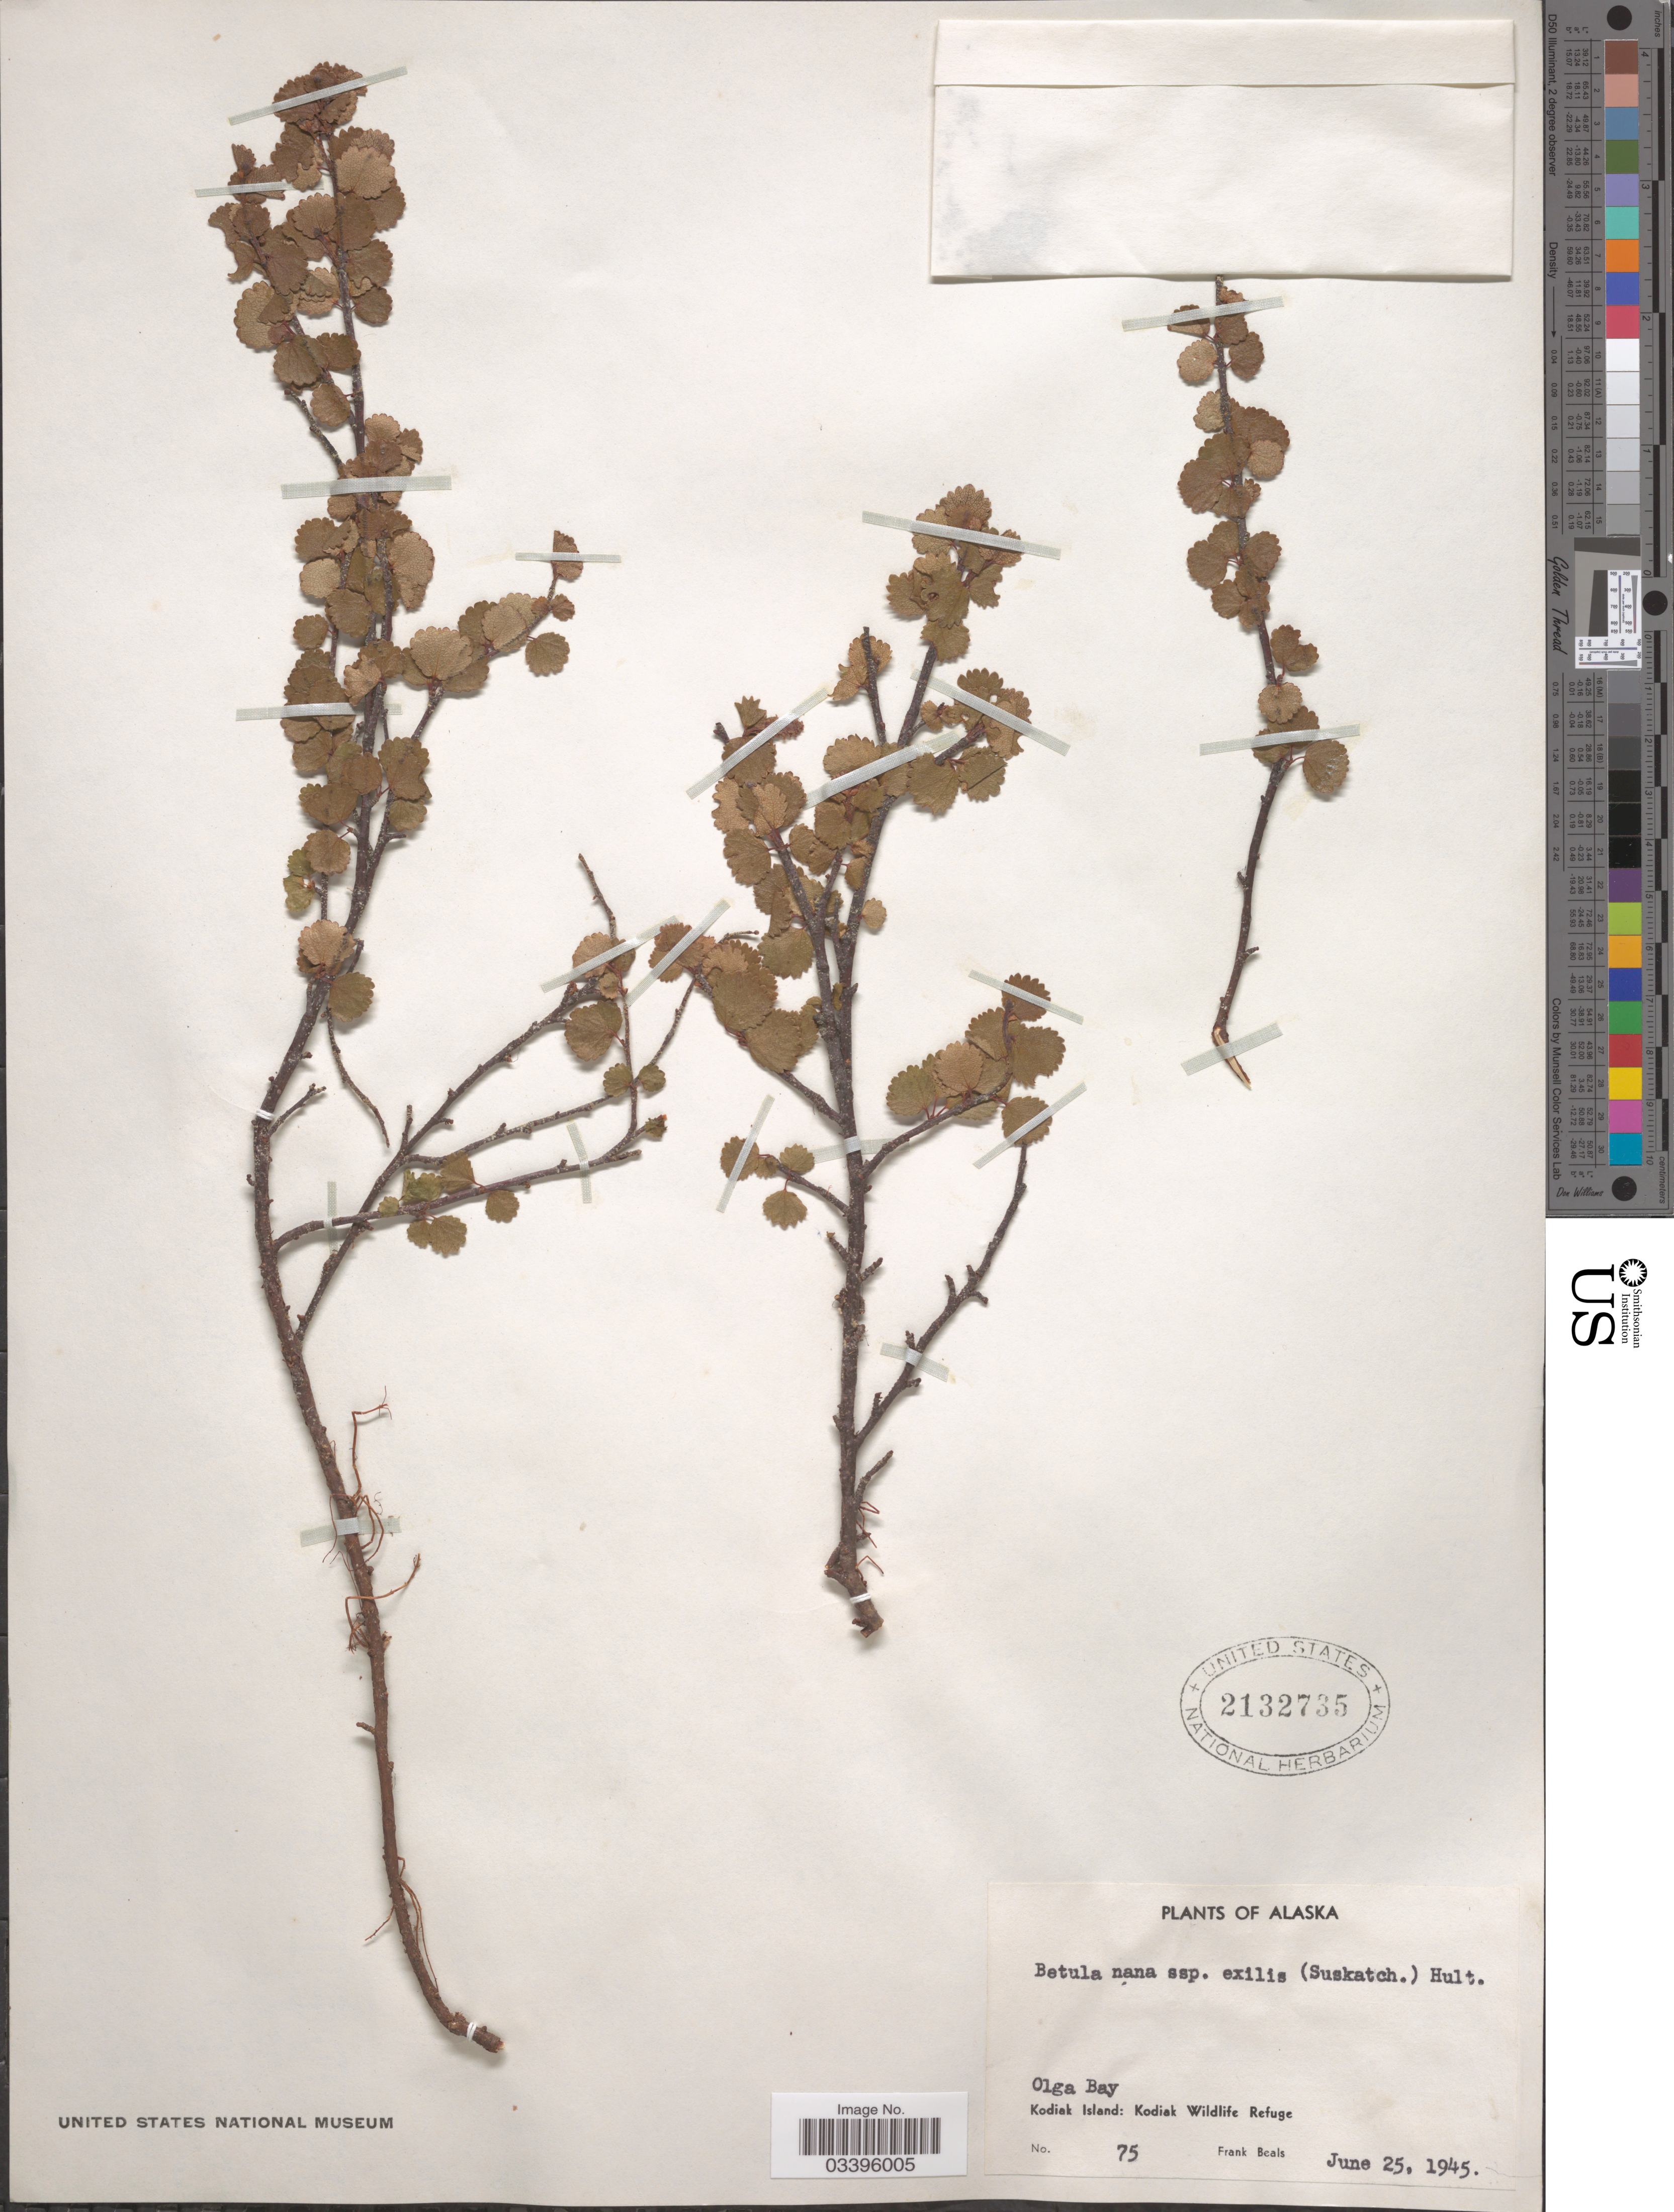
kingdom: Plantae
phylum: Tracheophyta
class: Magnoliopsida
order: Fagales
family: Betulaceae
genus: Betula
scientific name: Betula nana subsp. exilis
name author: L.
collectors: F. Beals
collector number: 75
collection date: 1945-06-25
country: United States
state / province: Alaska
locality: Olga Bay. Kodiak Island: Kodiak Wildlife Refuge.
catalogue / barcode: US 2132735